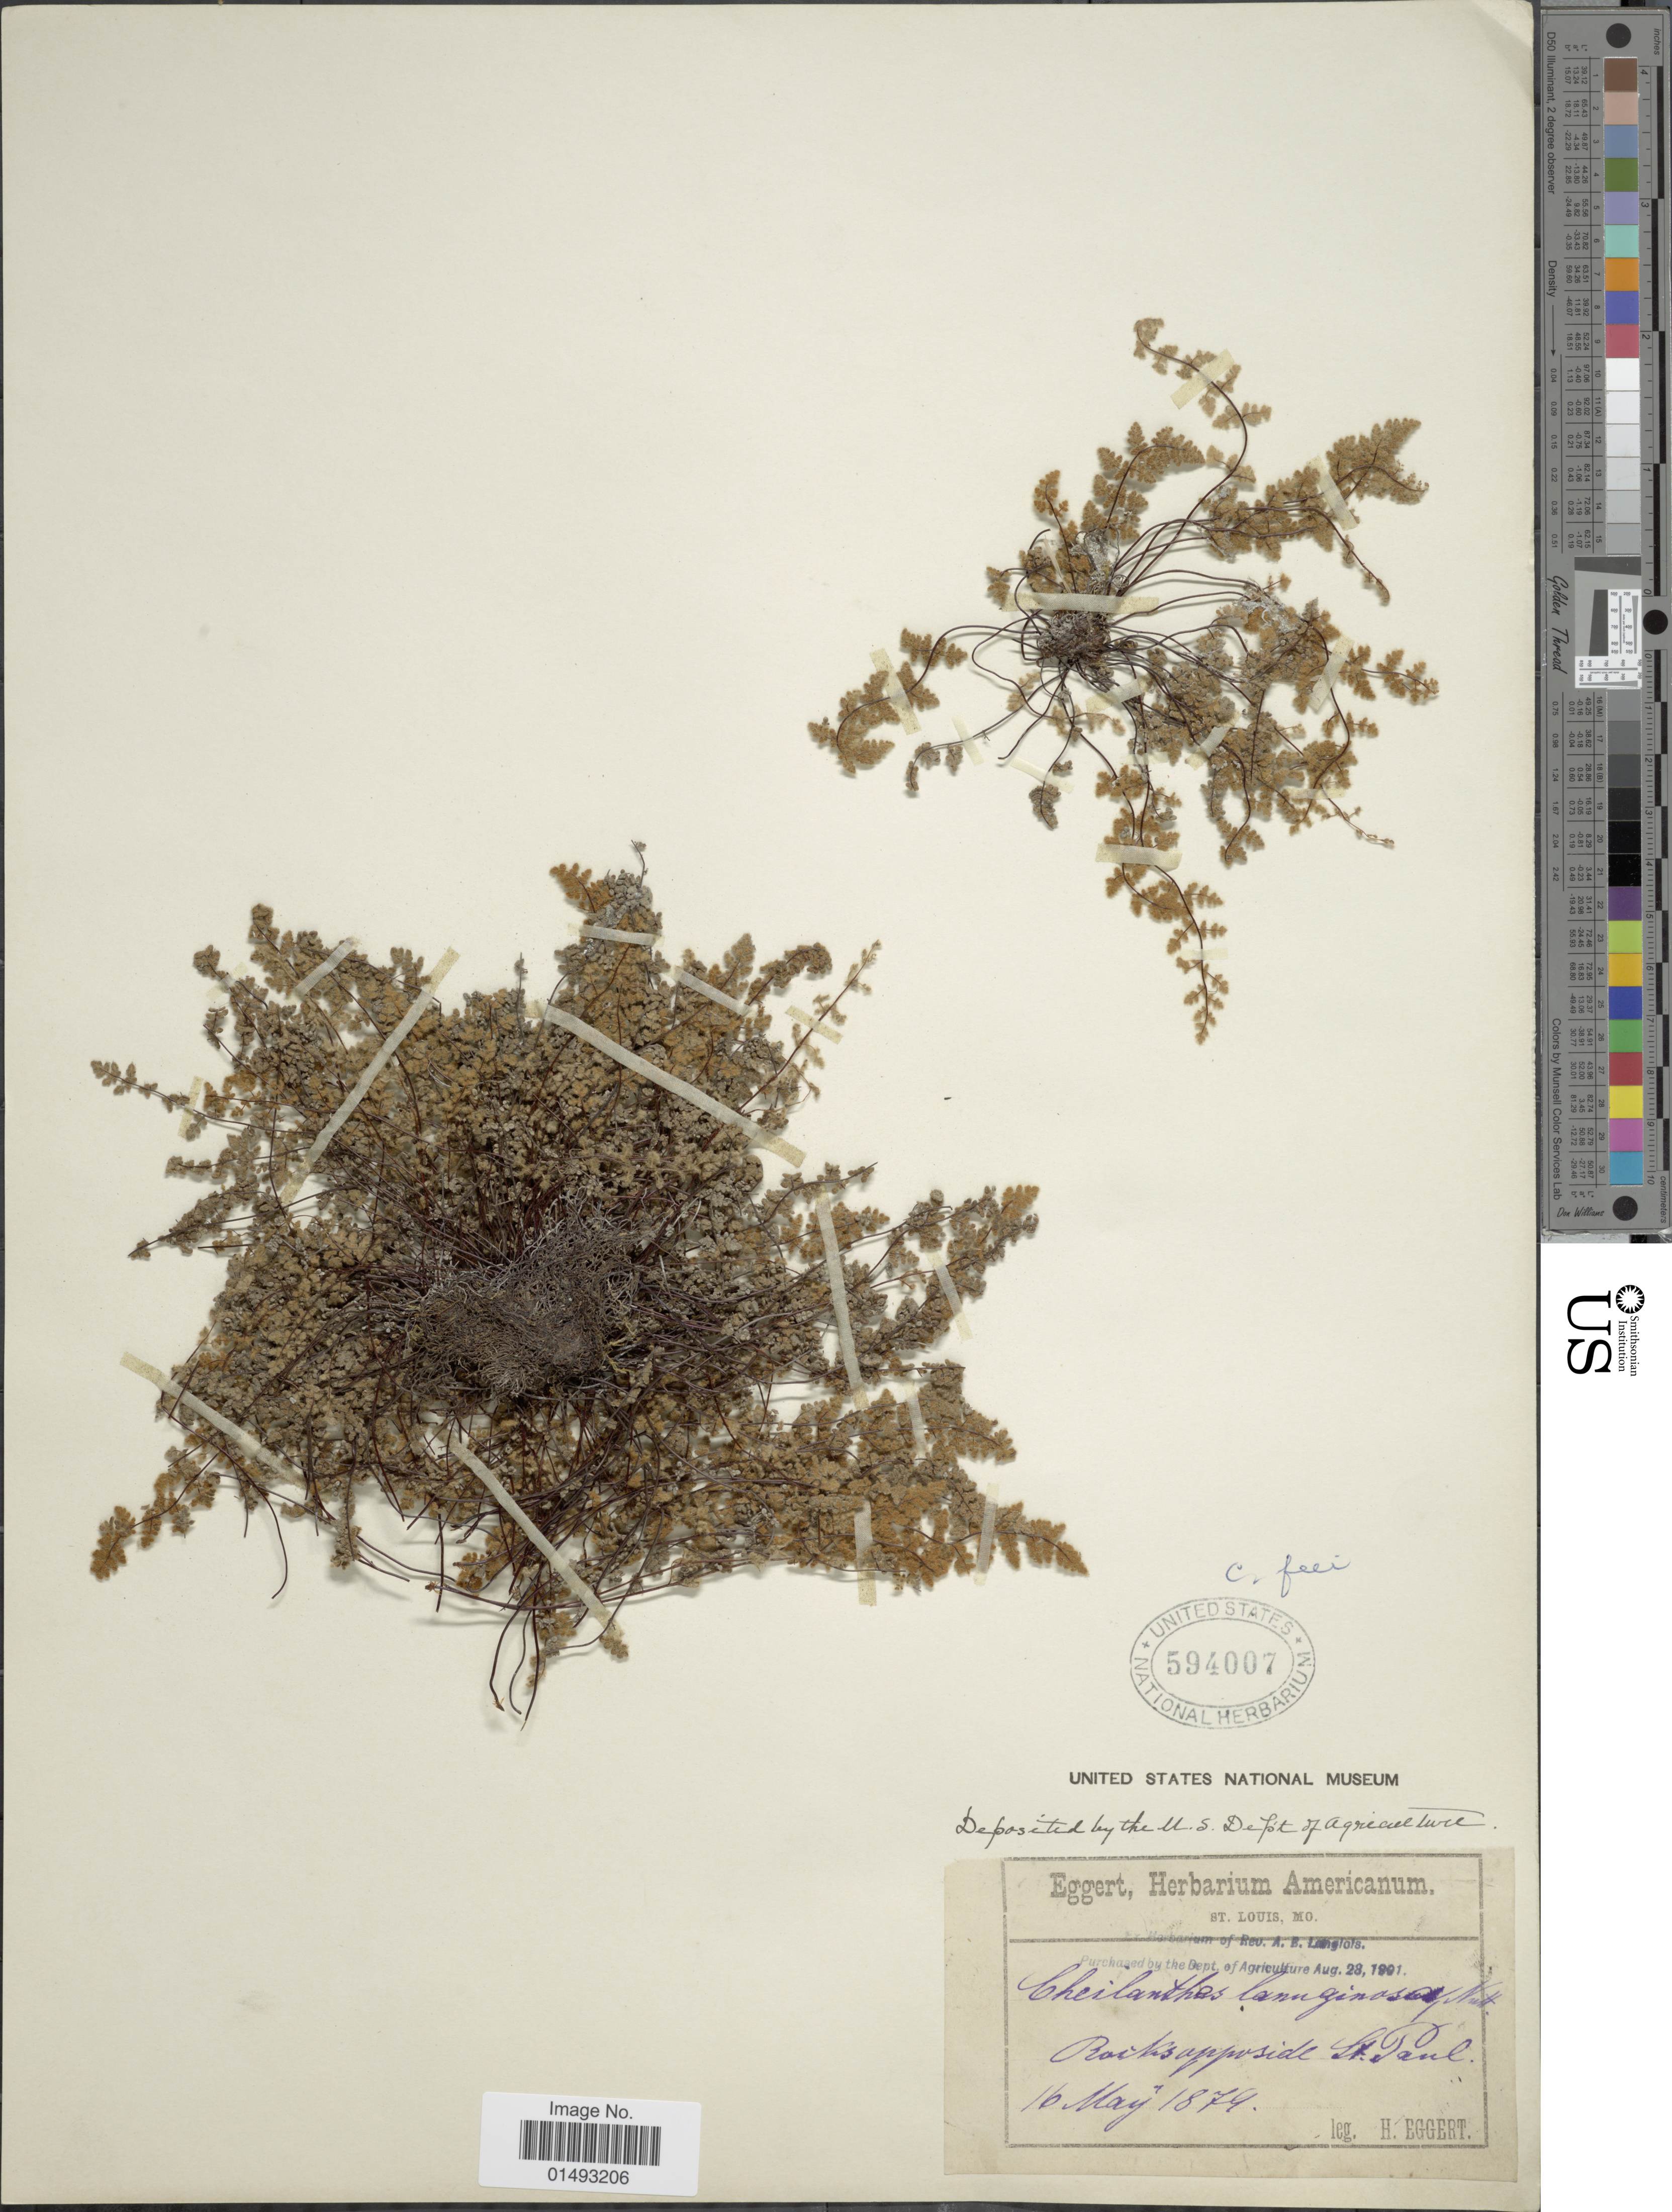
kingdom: Plantae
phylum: Tracheophyta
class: Polypodiopsida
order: Polypodiales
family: Pteridaceae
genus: Myriopteris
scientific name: Myriopteris gracilis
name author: Fée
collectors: H. Eggert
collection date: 1879-05-16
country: United States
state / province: Missouri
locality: Rock apposide St paul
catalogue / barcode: US 594007